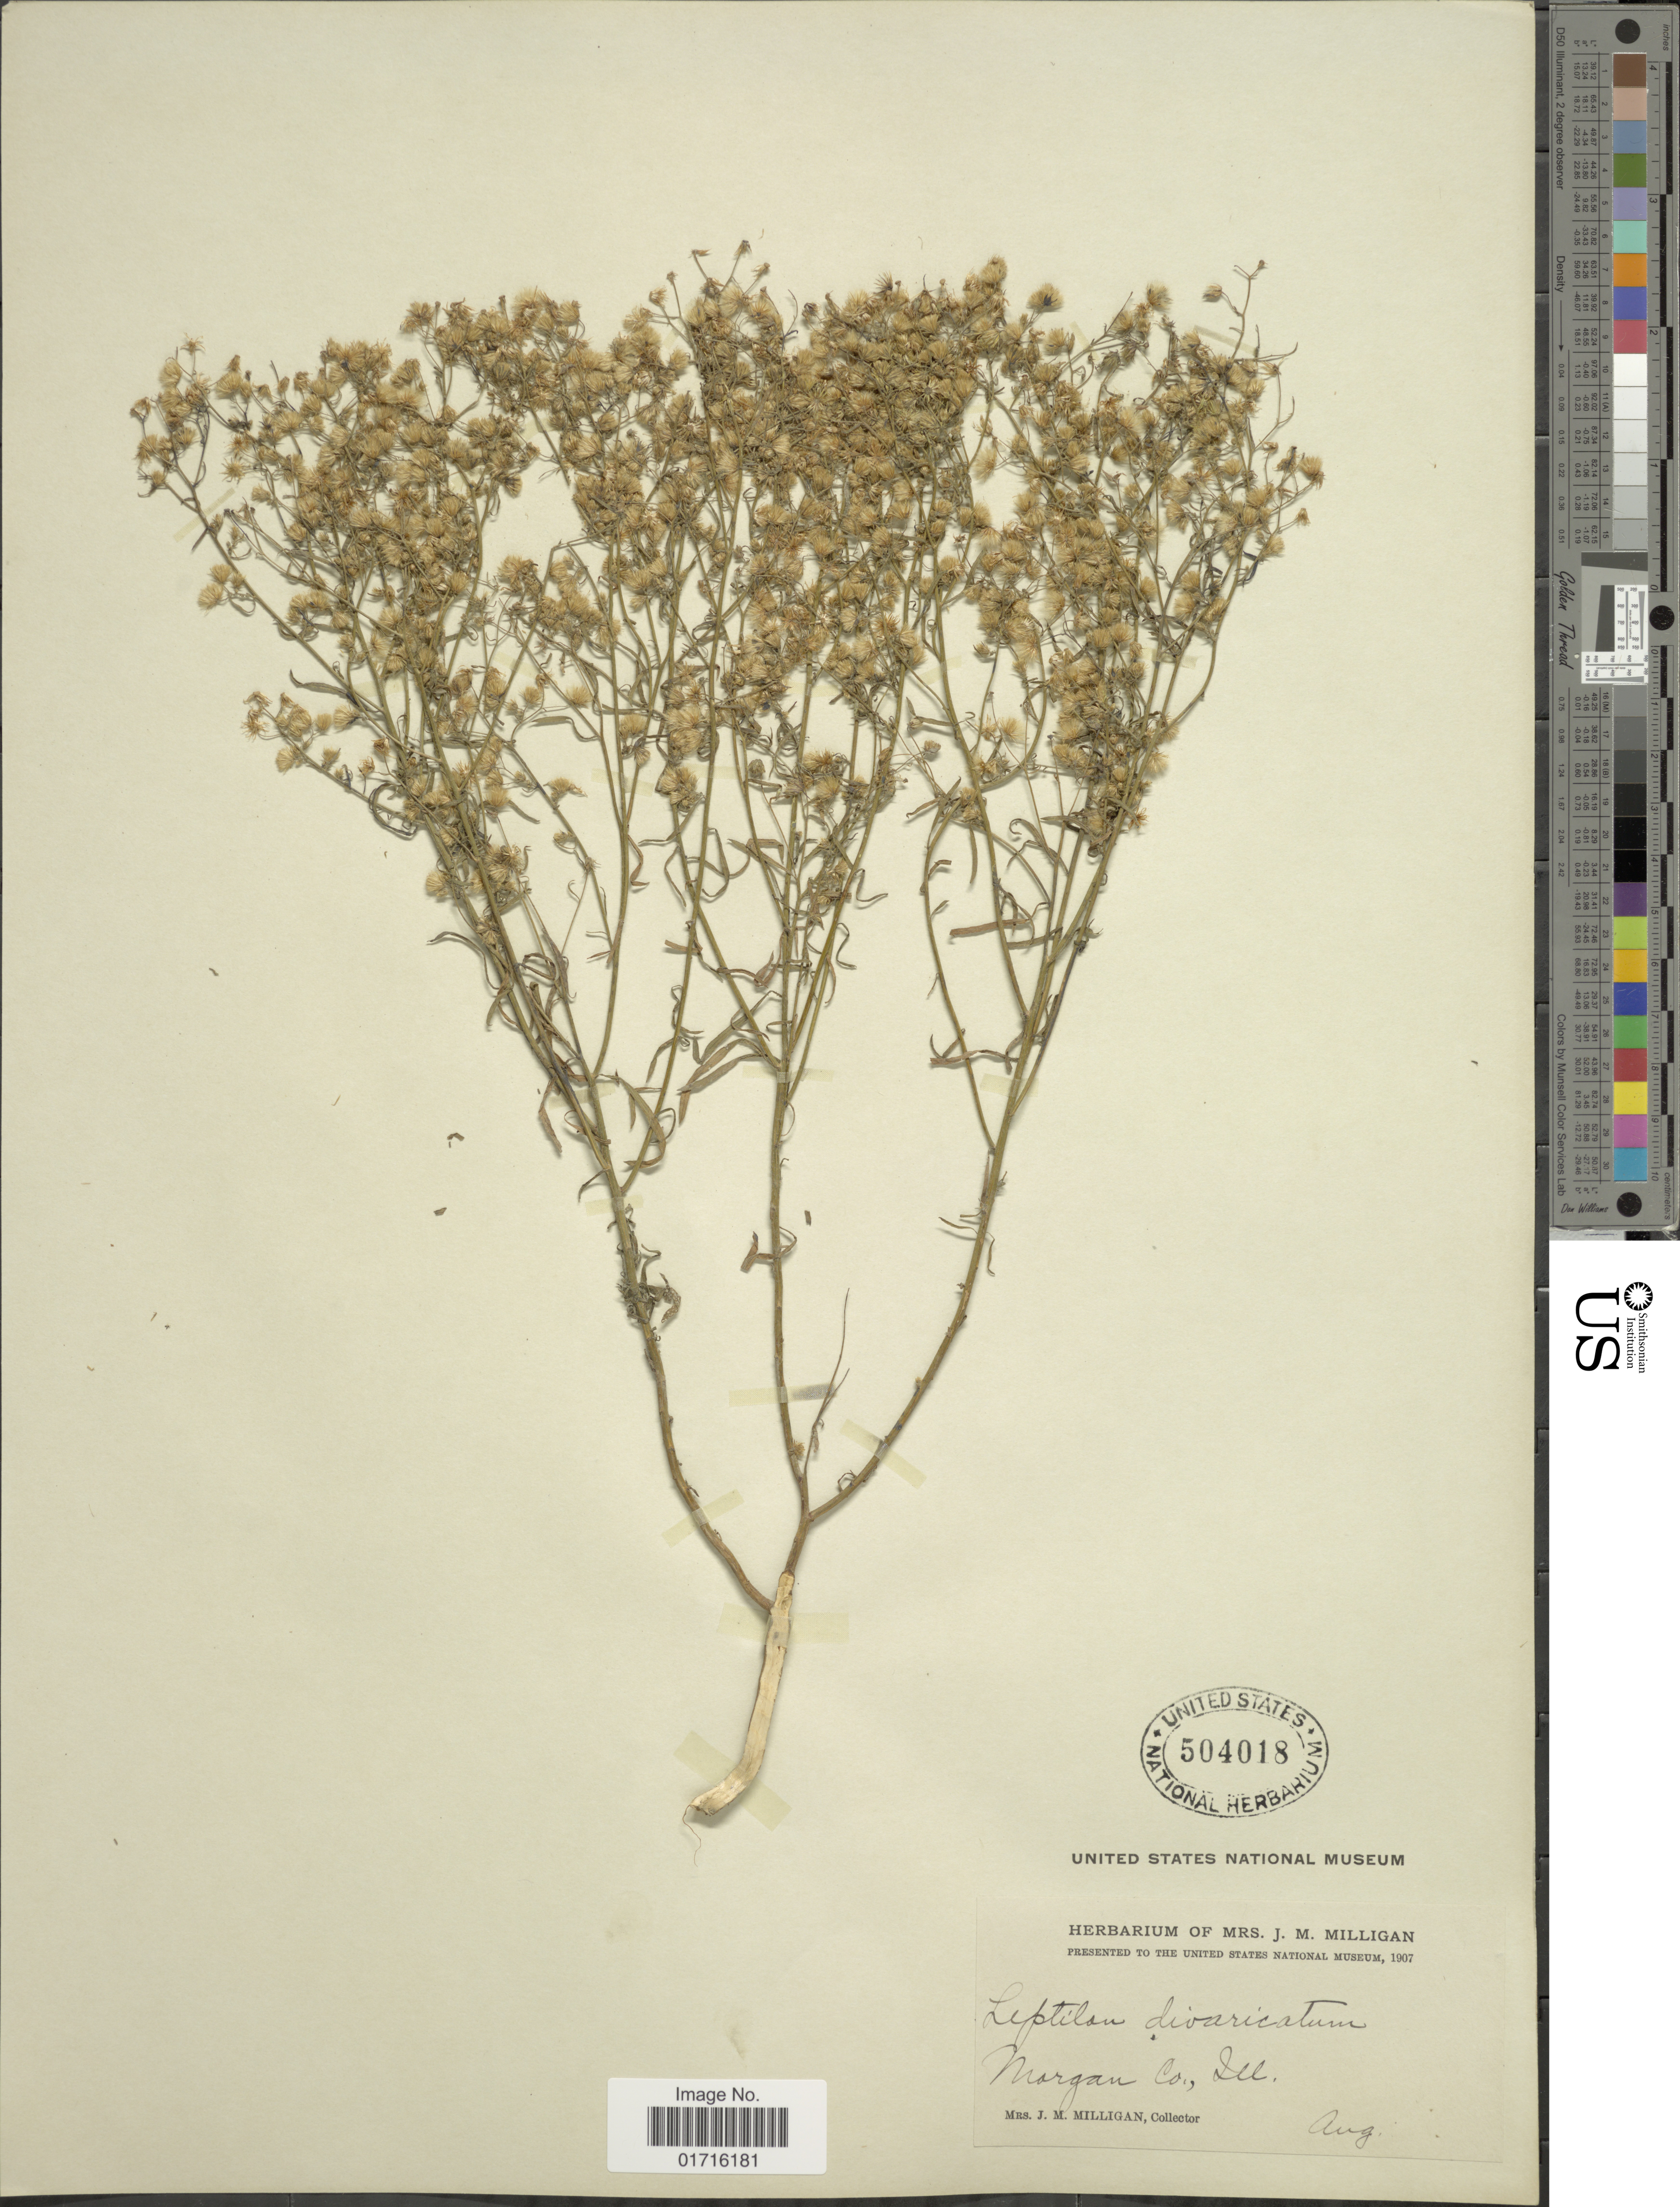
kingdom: Plantae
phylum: Tracheophyta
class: Magnoliopsida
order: Asterales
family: Asteraceae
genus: Conyza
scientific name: Conyza divaricata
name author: Spreng.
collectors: J. M. Milligan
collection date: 1907-08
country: United States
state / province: Illinois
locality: Morgan Co.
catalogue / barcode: US 504018